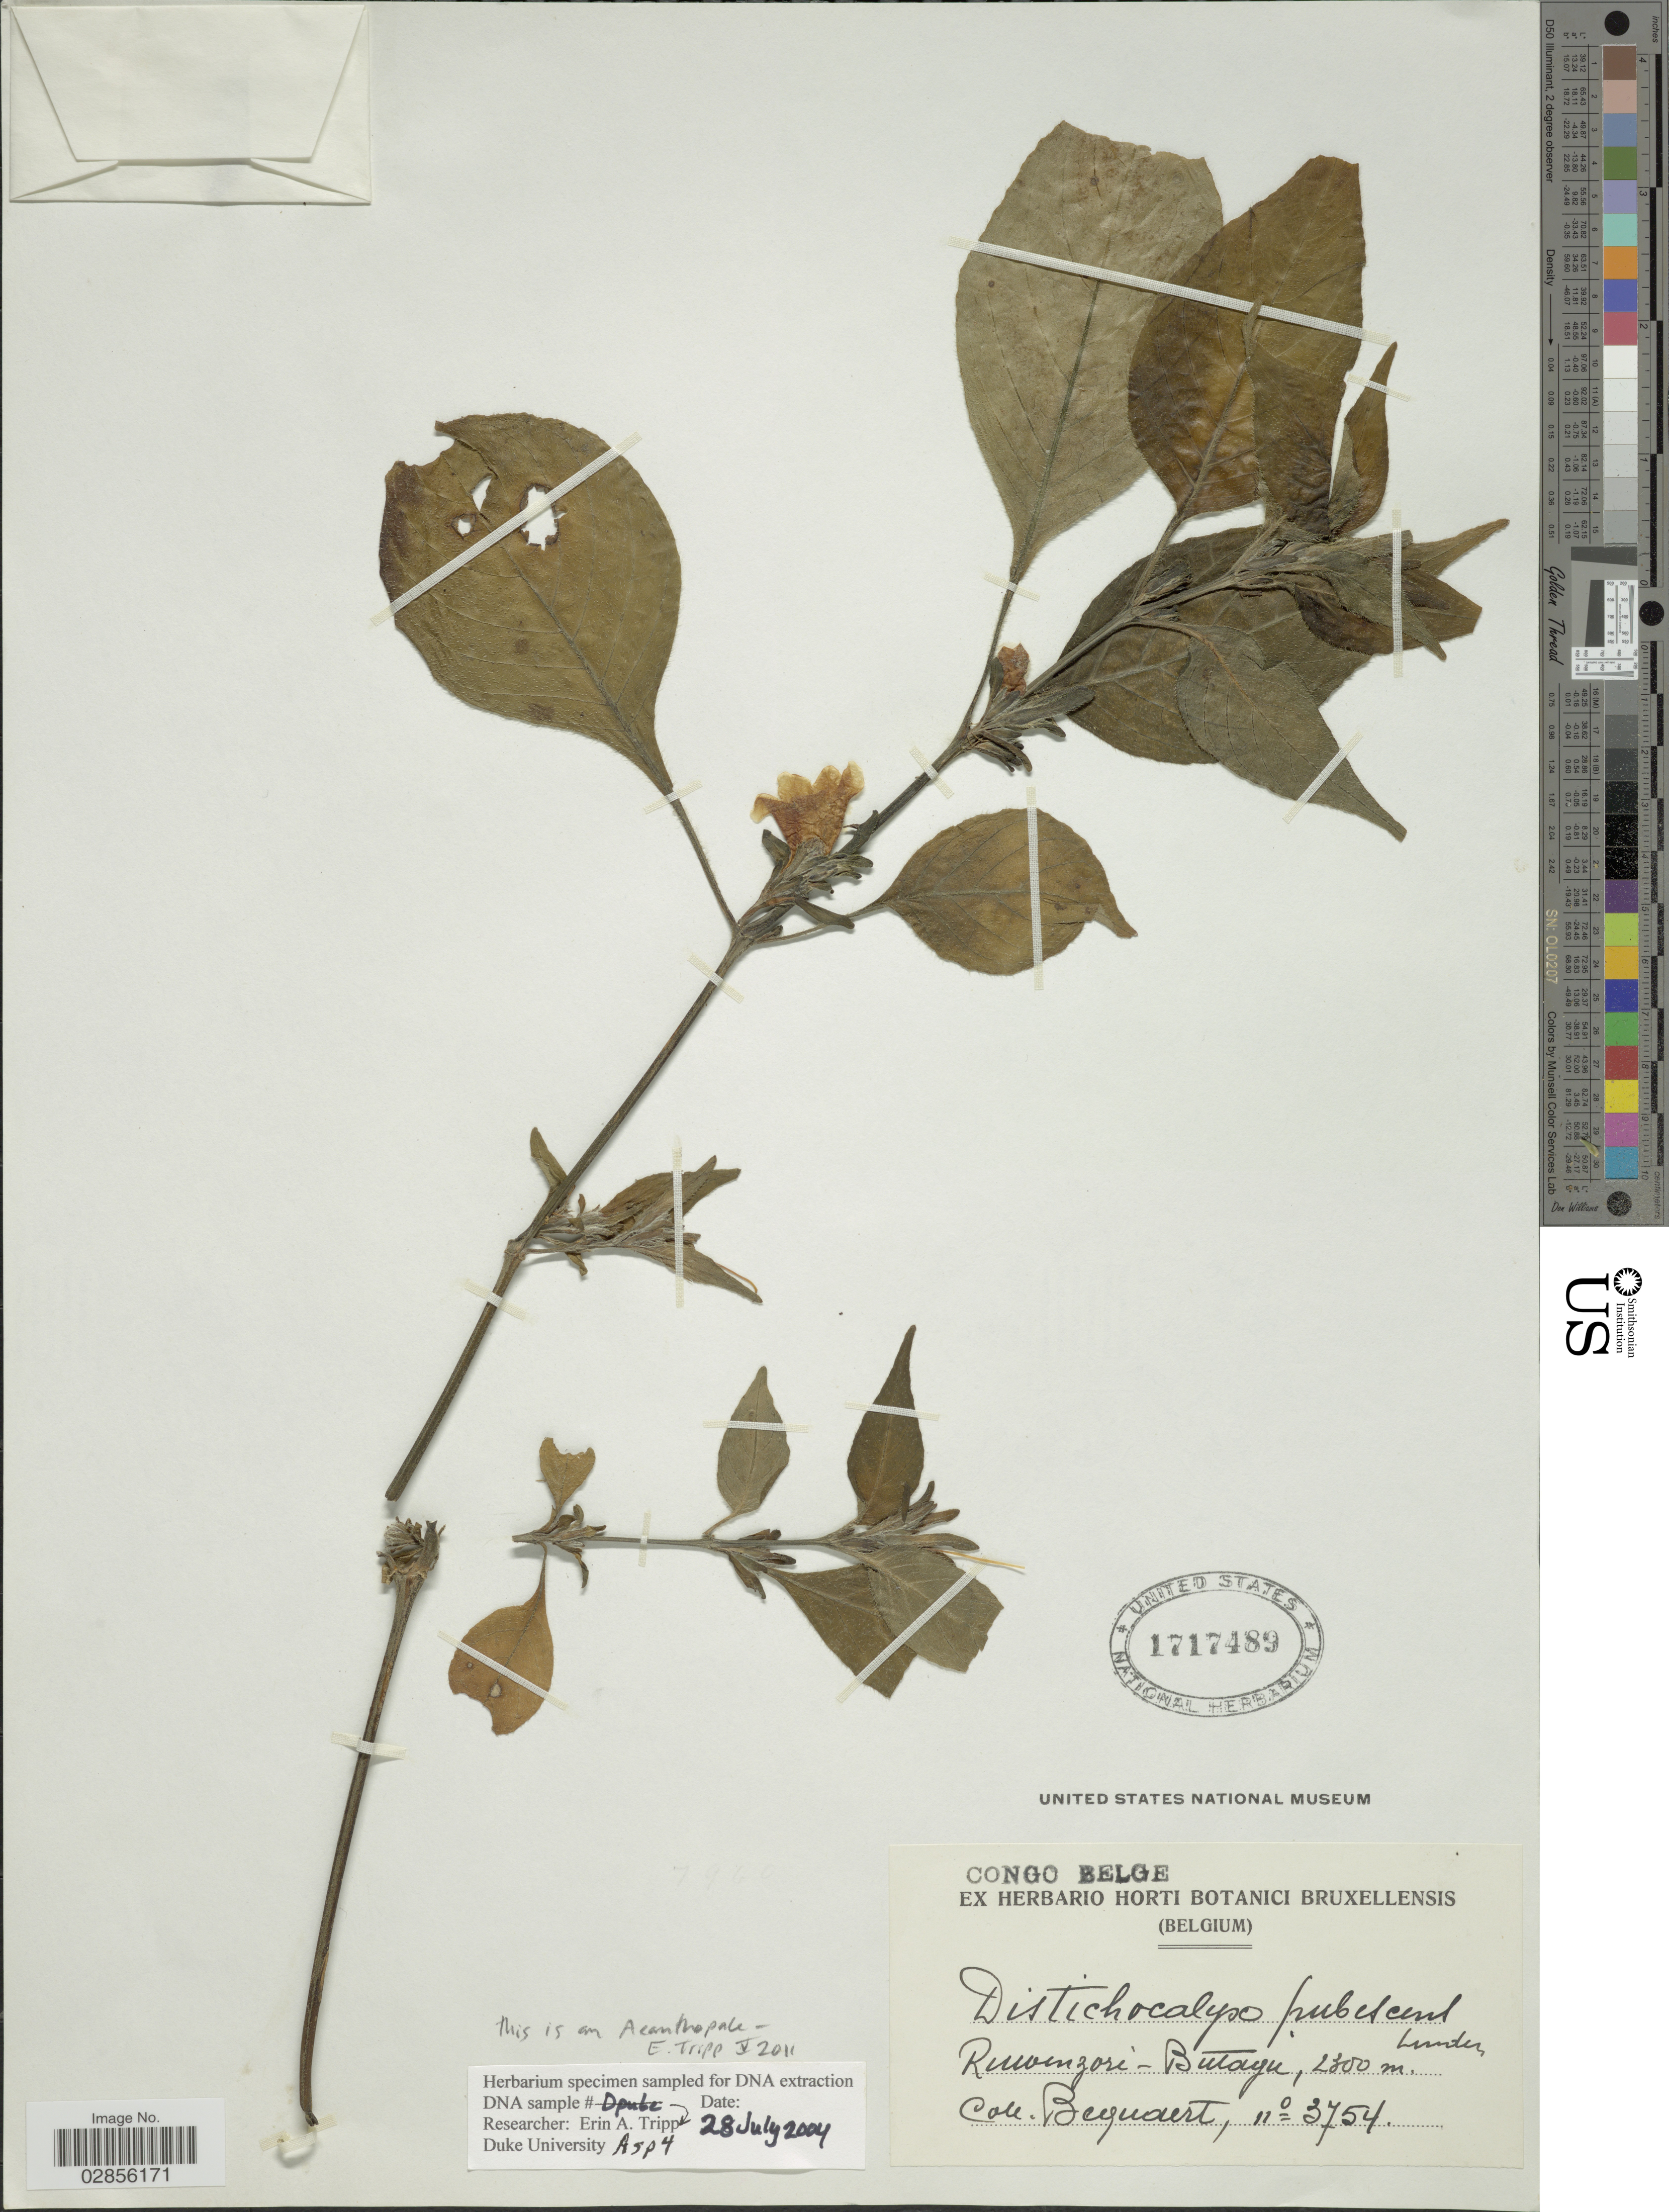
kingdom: Plantae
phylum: Tracheophyta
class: Magnoliopsida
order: Lamiales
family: Acanthaceae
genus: Acanthopale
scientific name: Acanthopale sp.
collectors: Bequaert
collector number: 3754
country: Congo, Democratic Republic of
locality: Ruwenzori-Butagu.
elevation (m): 2300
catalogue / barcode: US 1717489